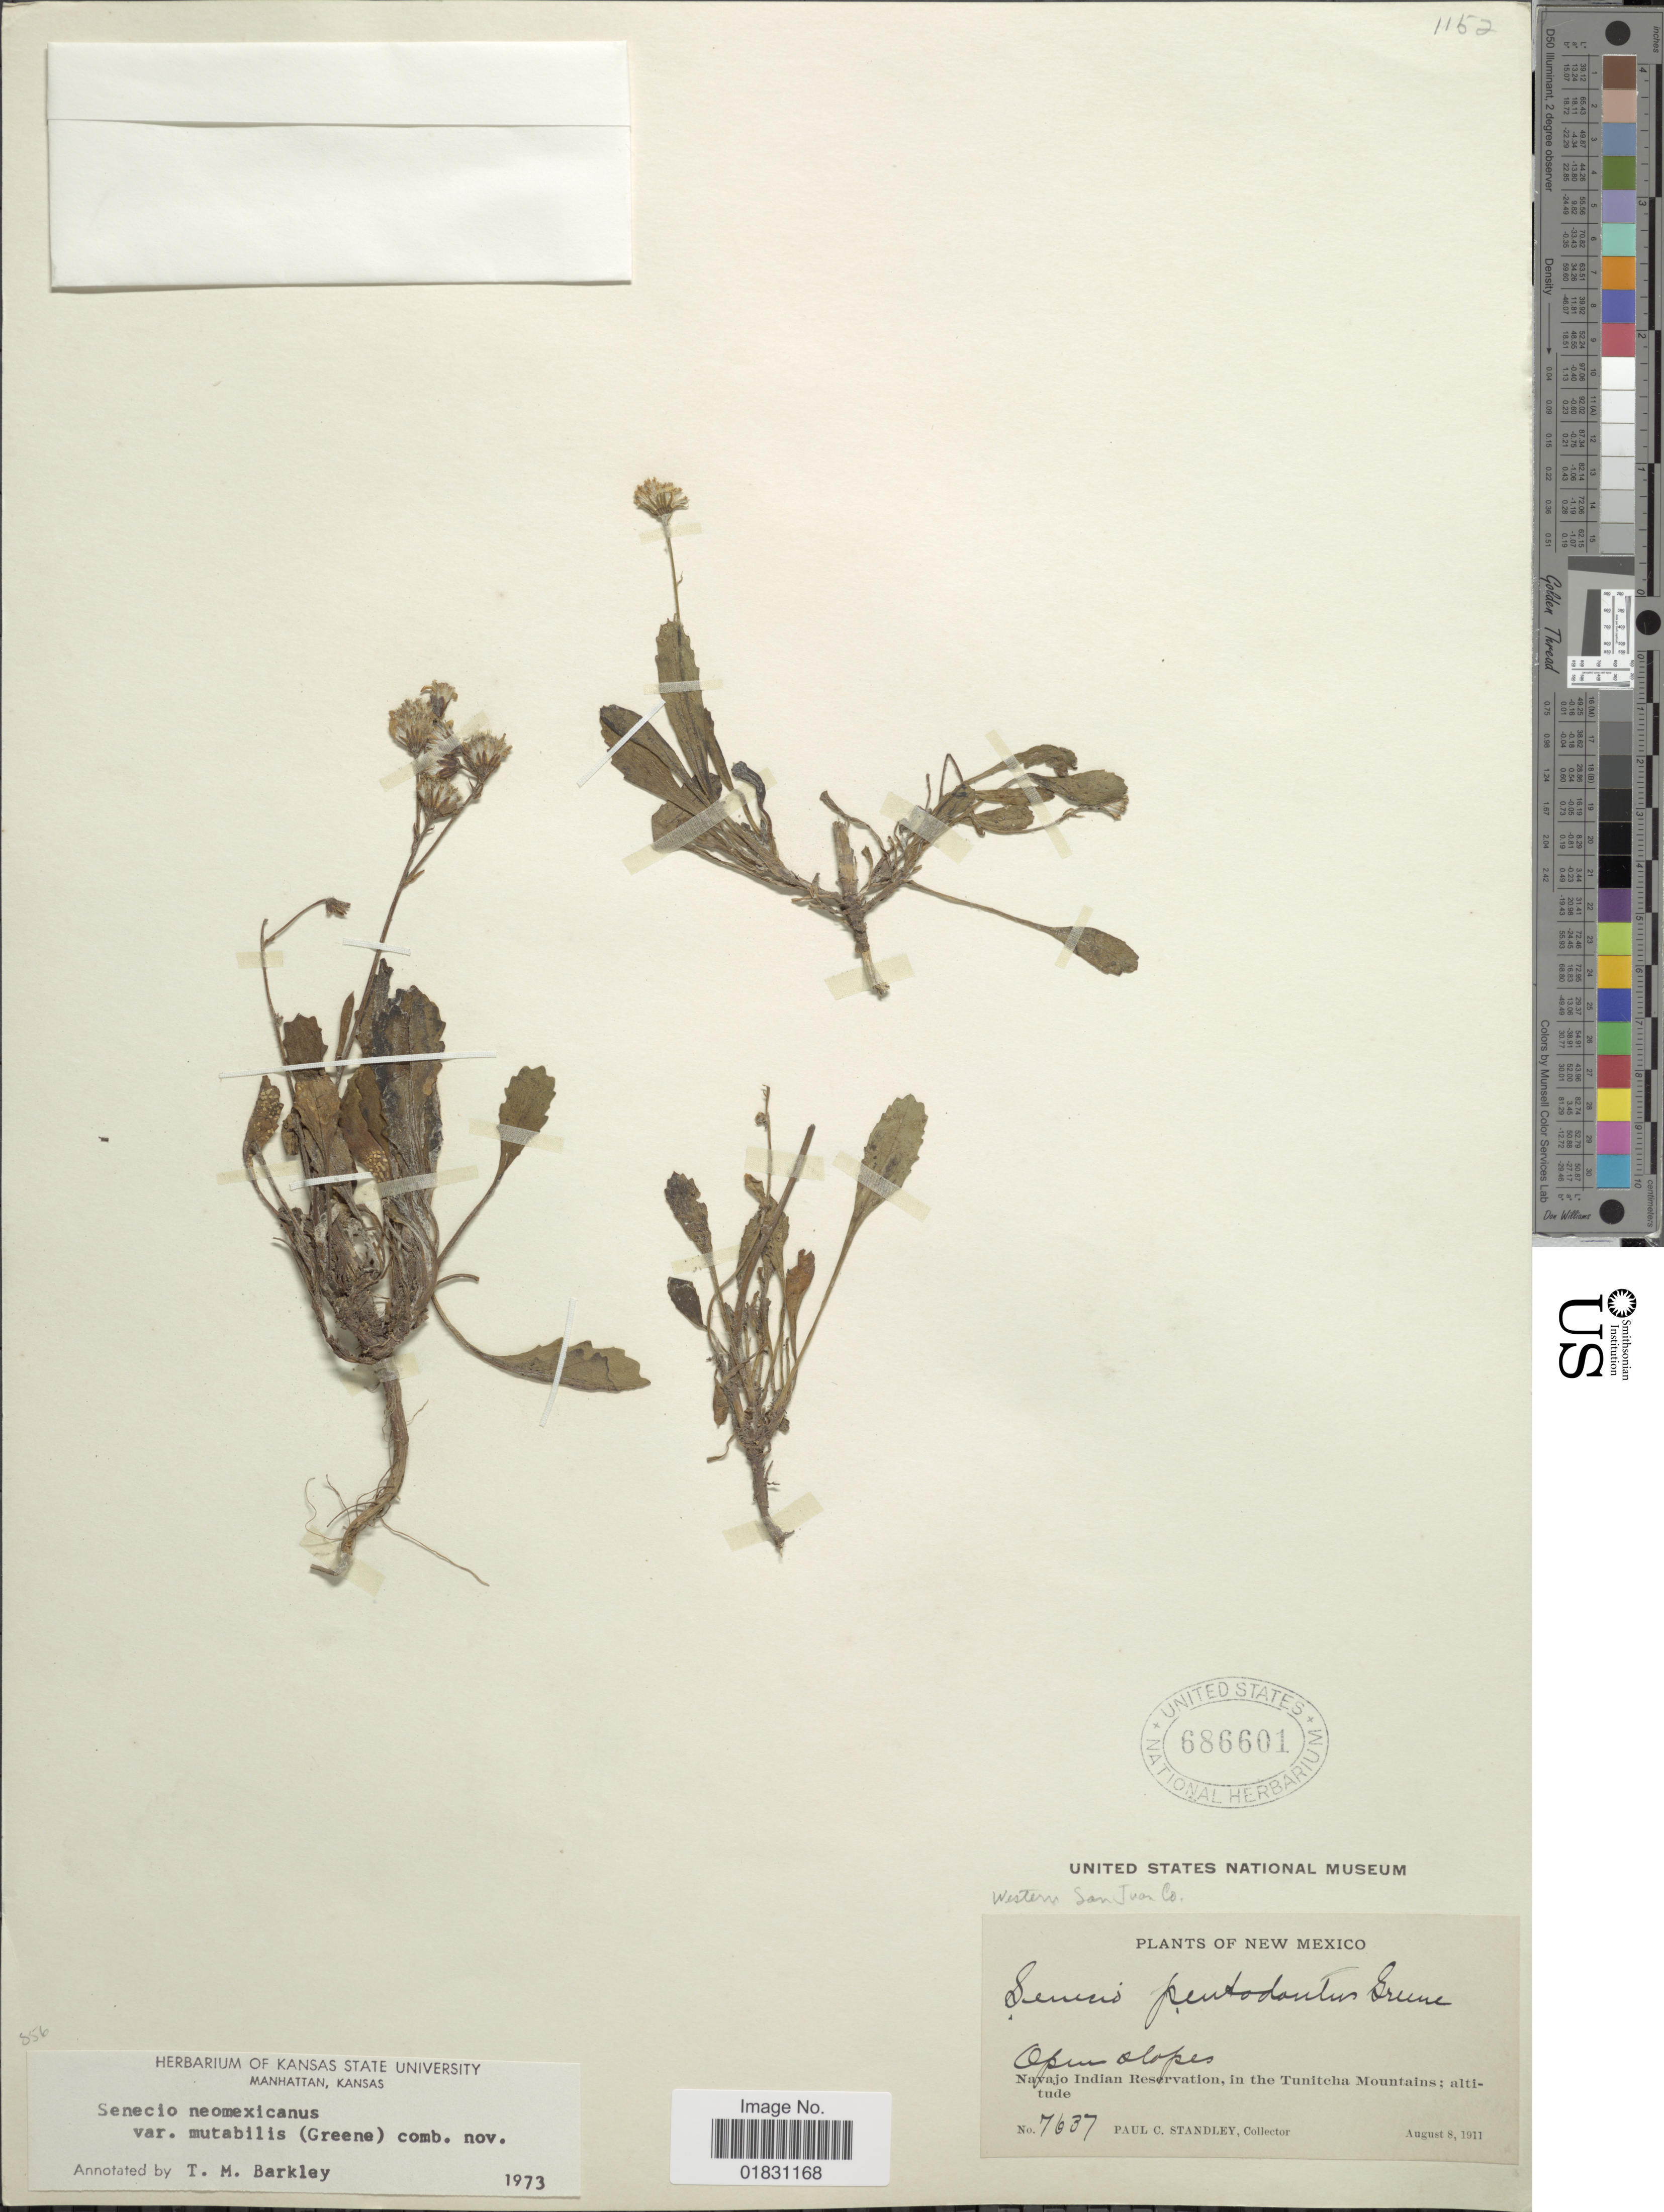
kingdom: Plantae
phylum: Tracheophyta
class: Magnoliopsida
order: Asterales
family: Asteraceae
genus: Packera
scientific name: Packera neomexicana var. mutabilis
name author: (Greene) W.A. Weber & Á. Löve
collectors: P. C. Standley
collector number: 7637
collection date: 1911-08-08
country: United States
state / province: New Mexico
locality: Open slopes, Navajo Indian Reservation, in the Tunitcha Mountains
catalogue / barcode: US 686601